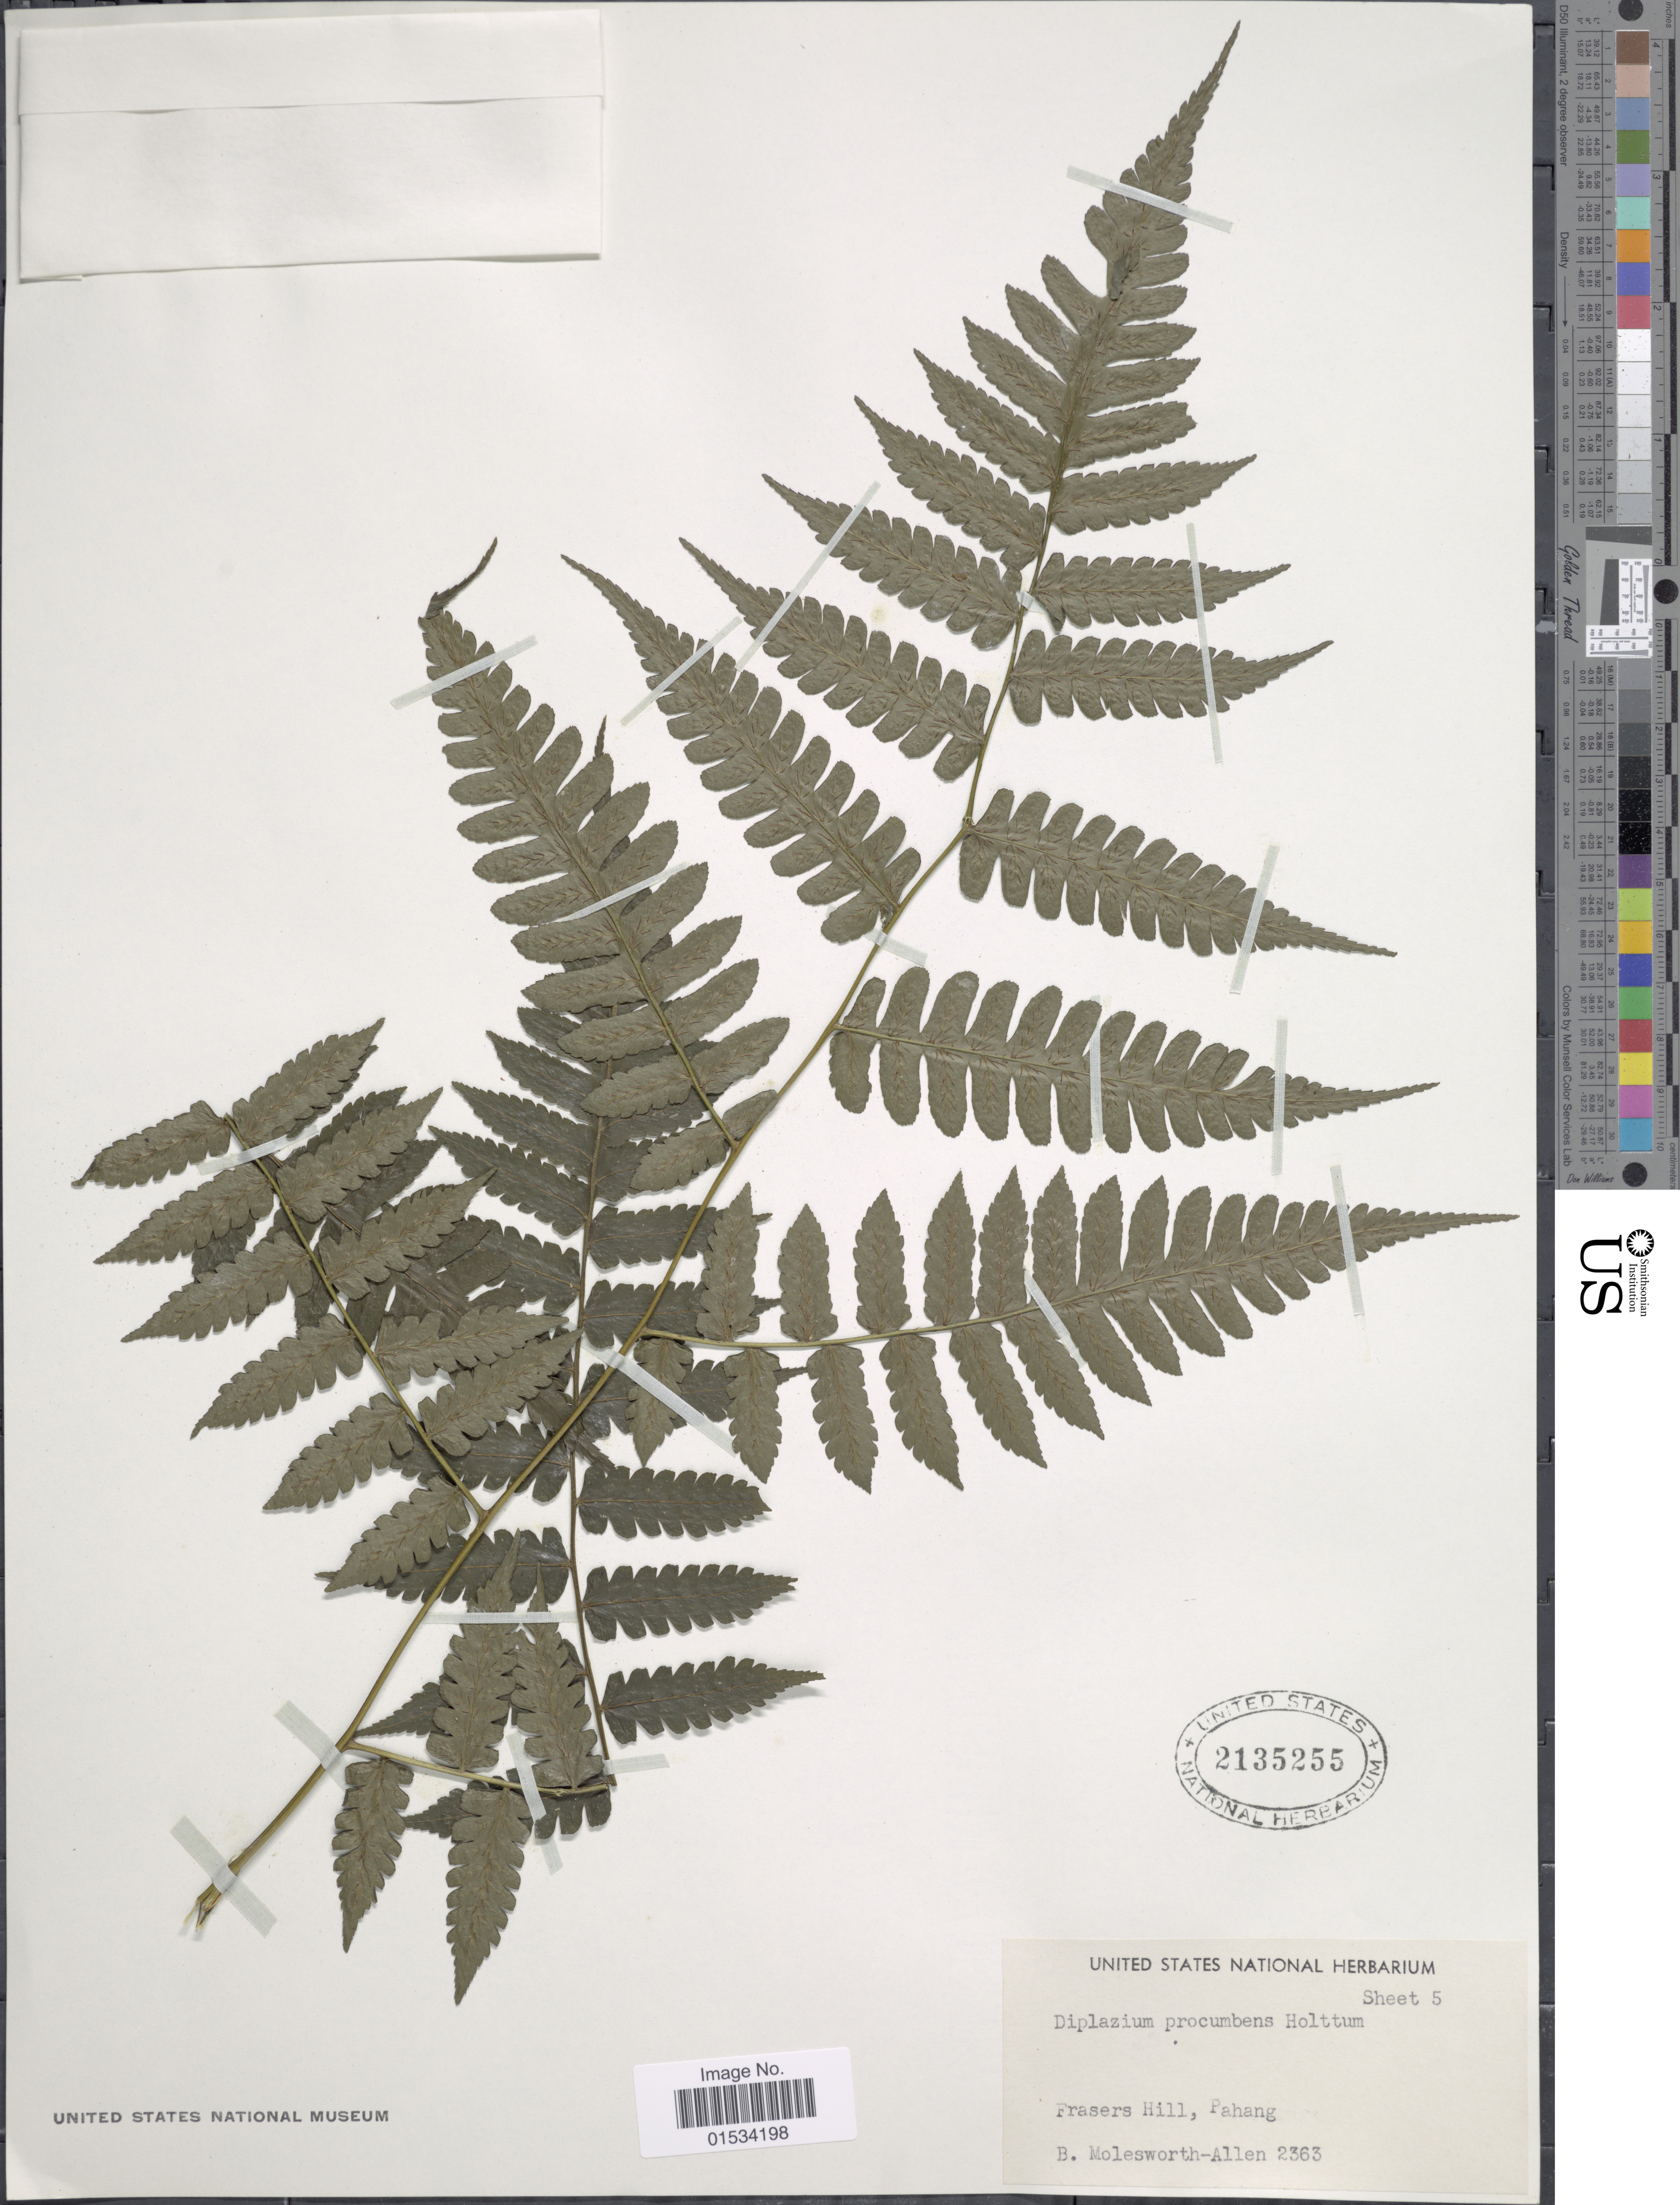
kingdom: Plantae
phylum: Tracheophyta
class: Polypodiopsida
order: Polypodiales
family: Athyriaceae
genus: Diplazium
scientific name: Diplazium procumbens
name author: Holttum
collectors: B. E. G. Molesworth-Allen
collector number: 2363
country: Malaysia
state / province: Pahang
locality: Frasers Hill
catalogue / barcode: US 2135255